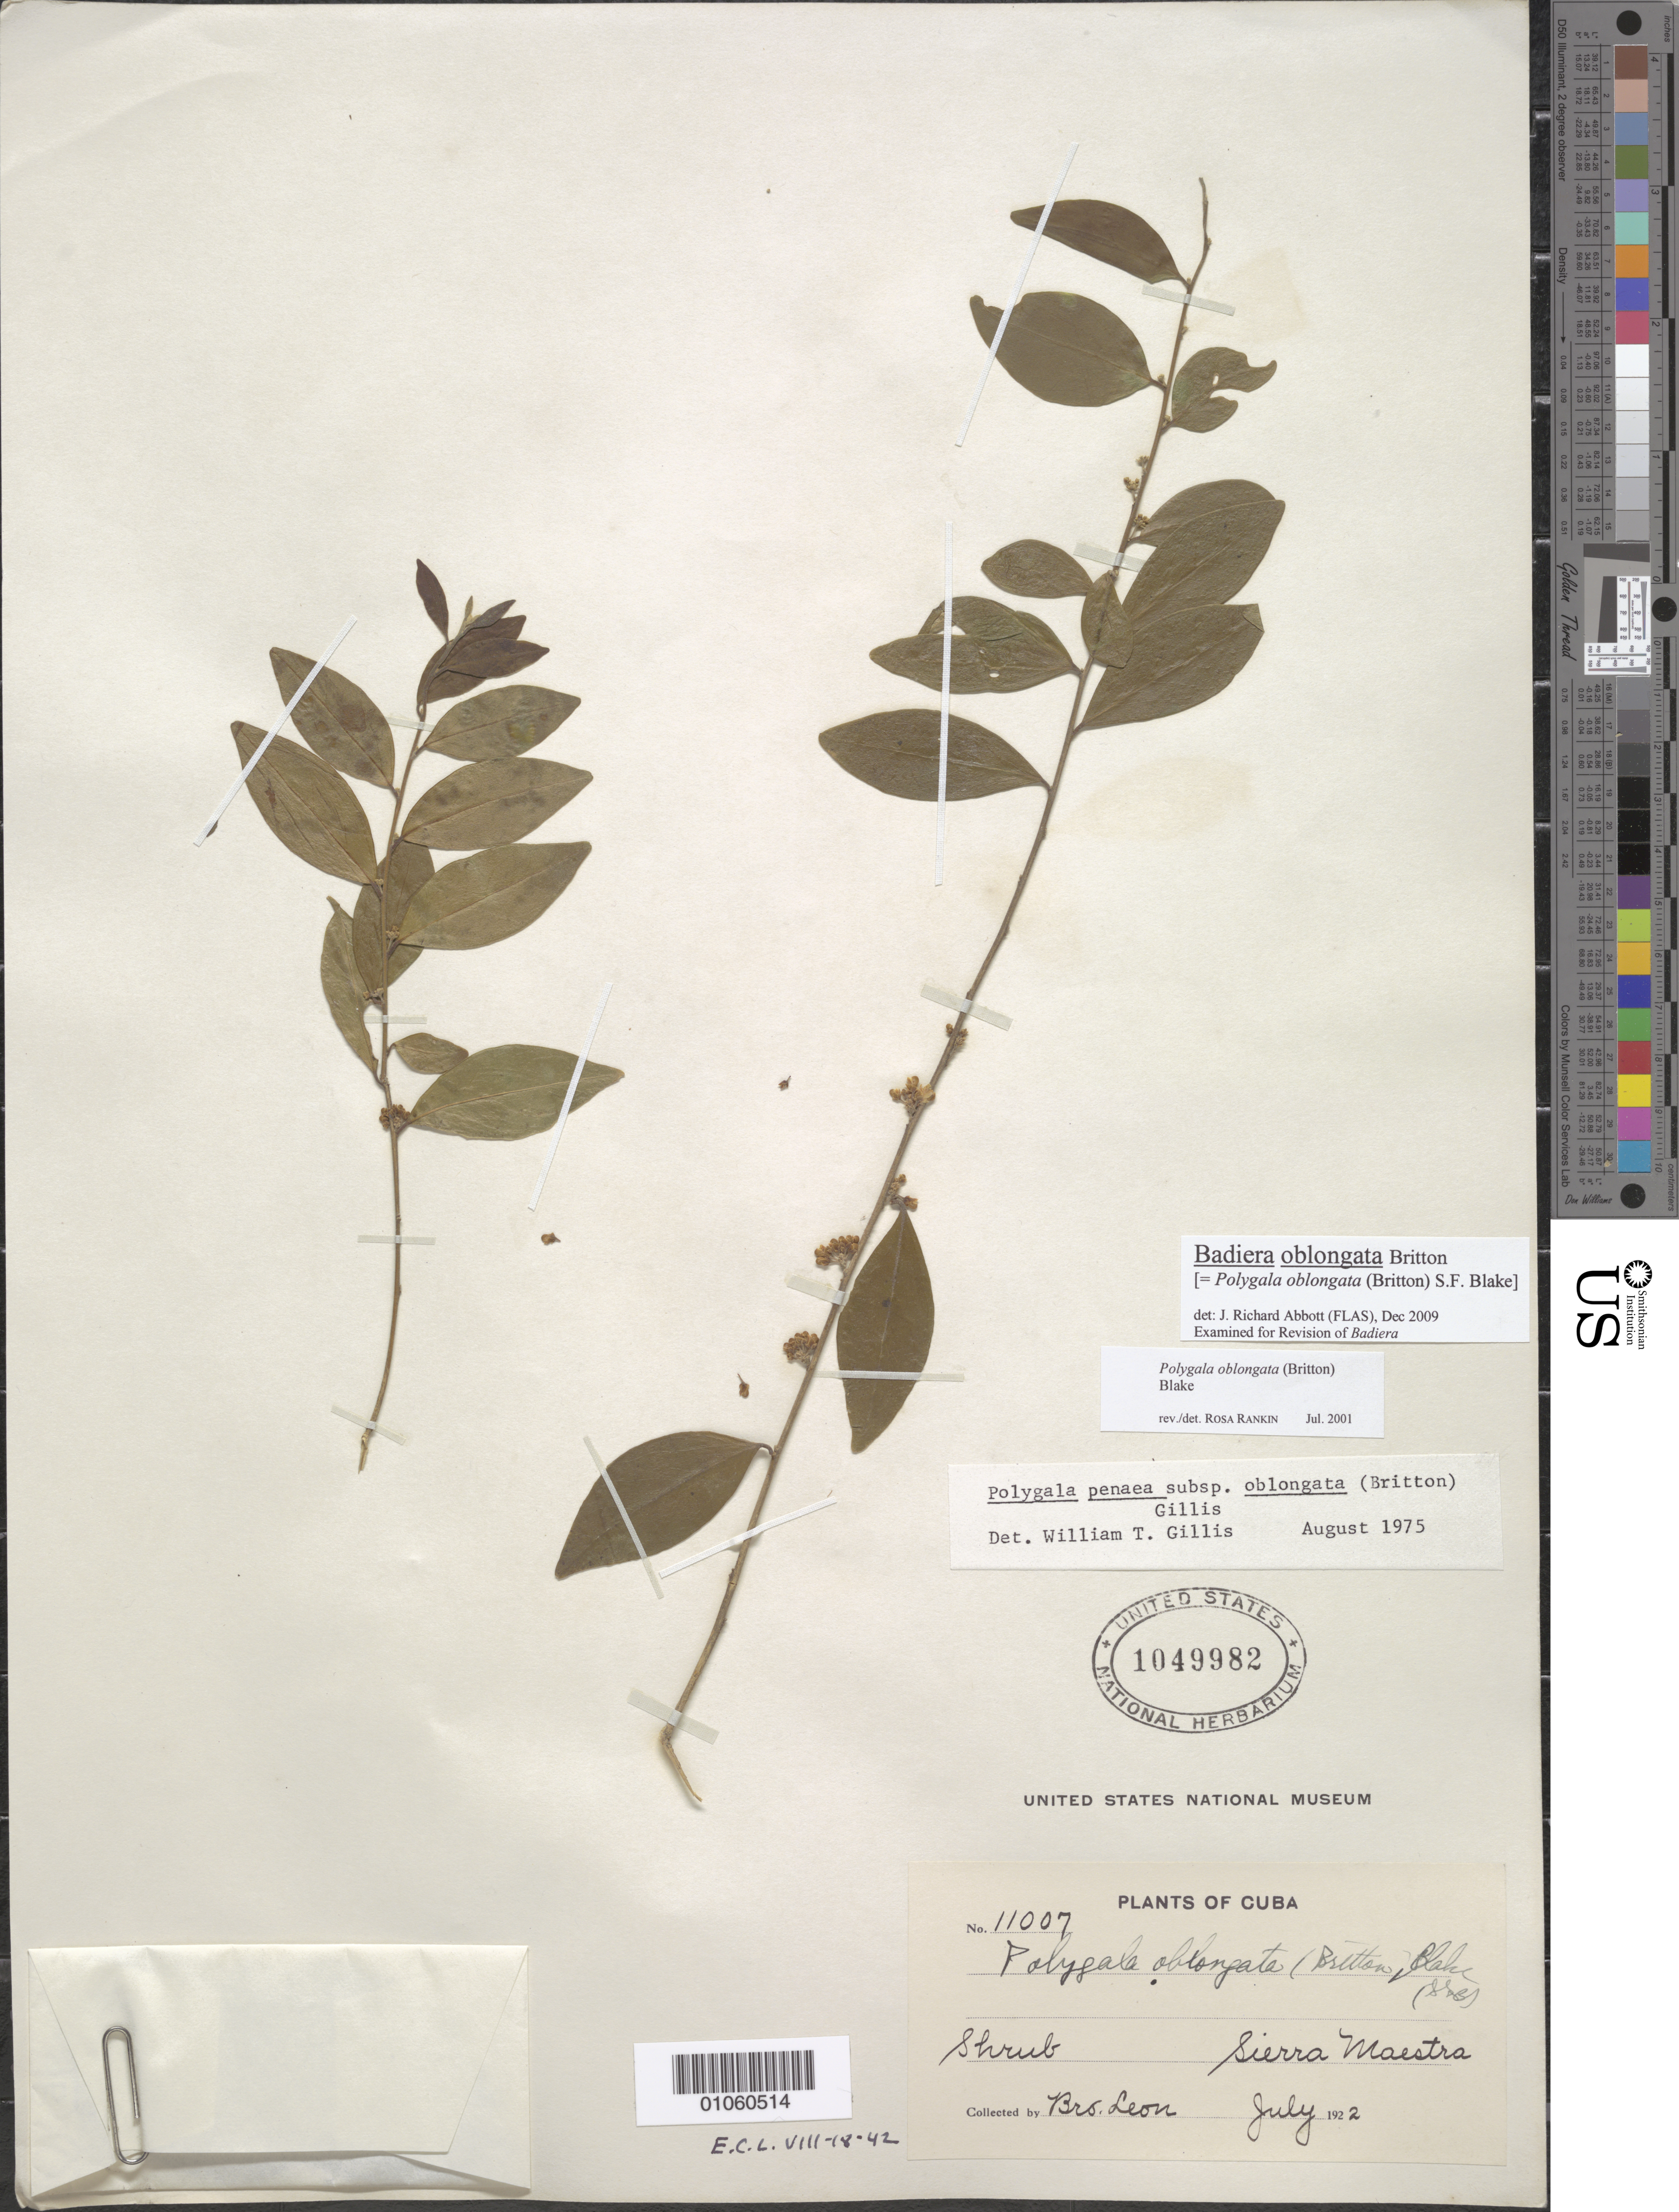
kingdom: Plantae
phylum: Tracheophyta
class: Magnoliopsida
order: Fabales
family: Polygalaceae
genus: Badiera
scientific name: Badiera oblongata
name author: Britton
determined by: Abbott, J. R., (FLAS)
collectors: Bro. León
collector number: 11007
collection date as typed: Jul 1922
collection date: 1922-07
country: Cuba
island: Cuba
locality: Sierra Maestra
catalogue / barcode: US 1049982